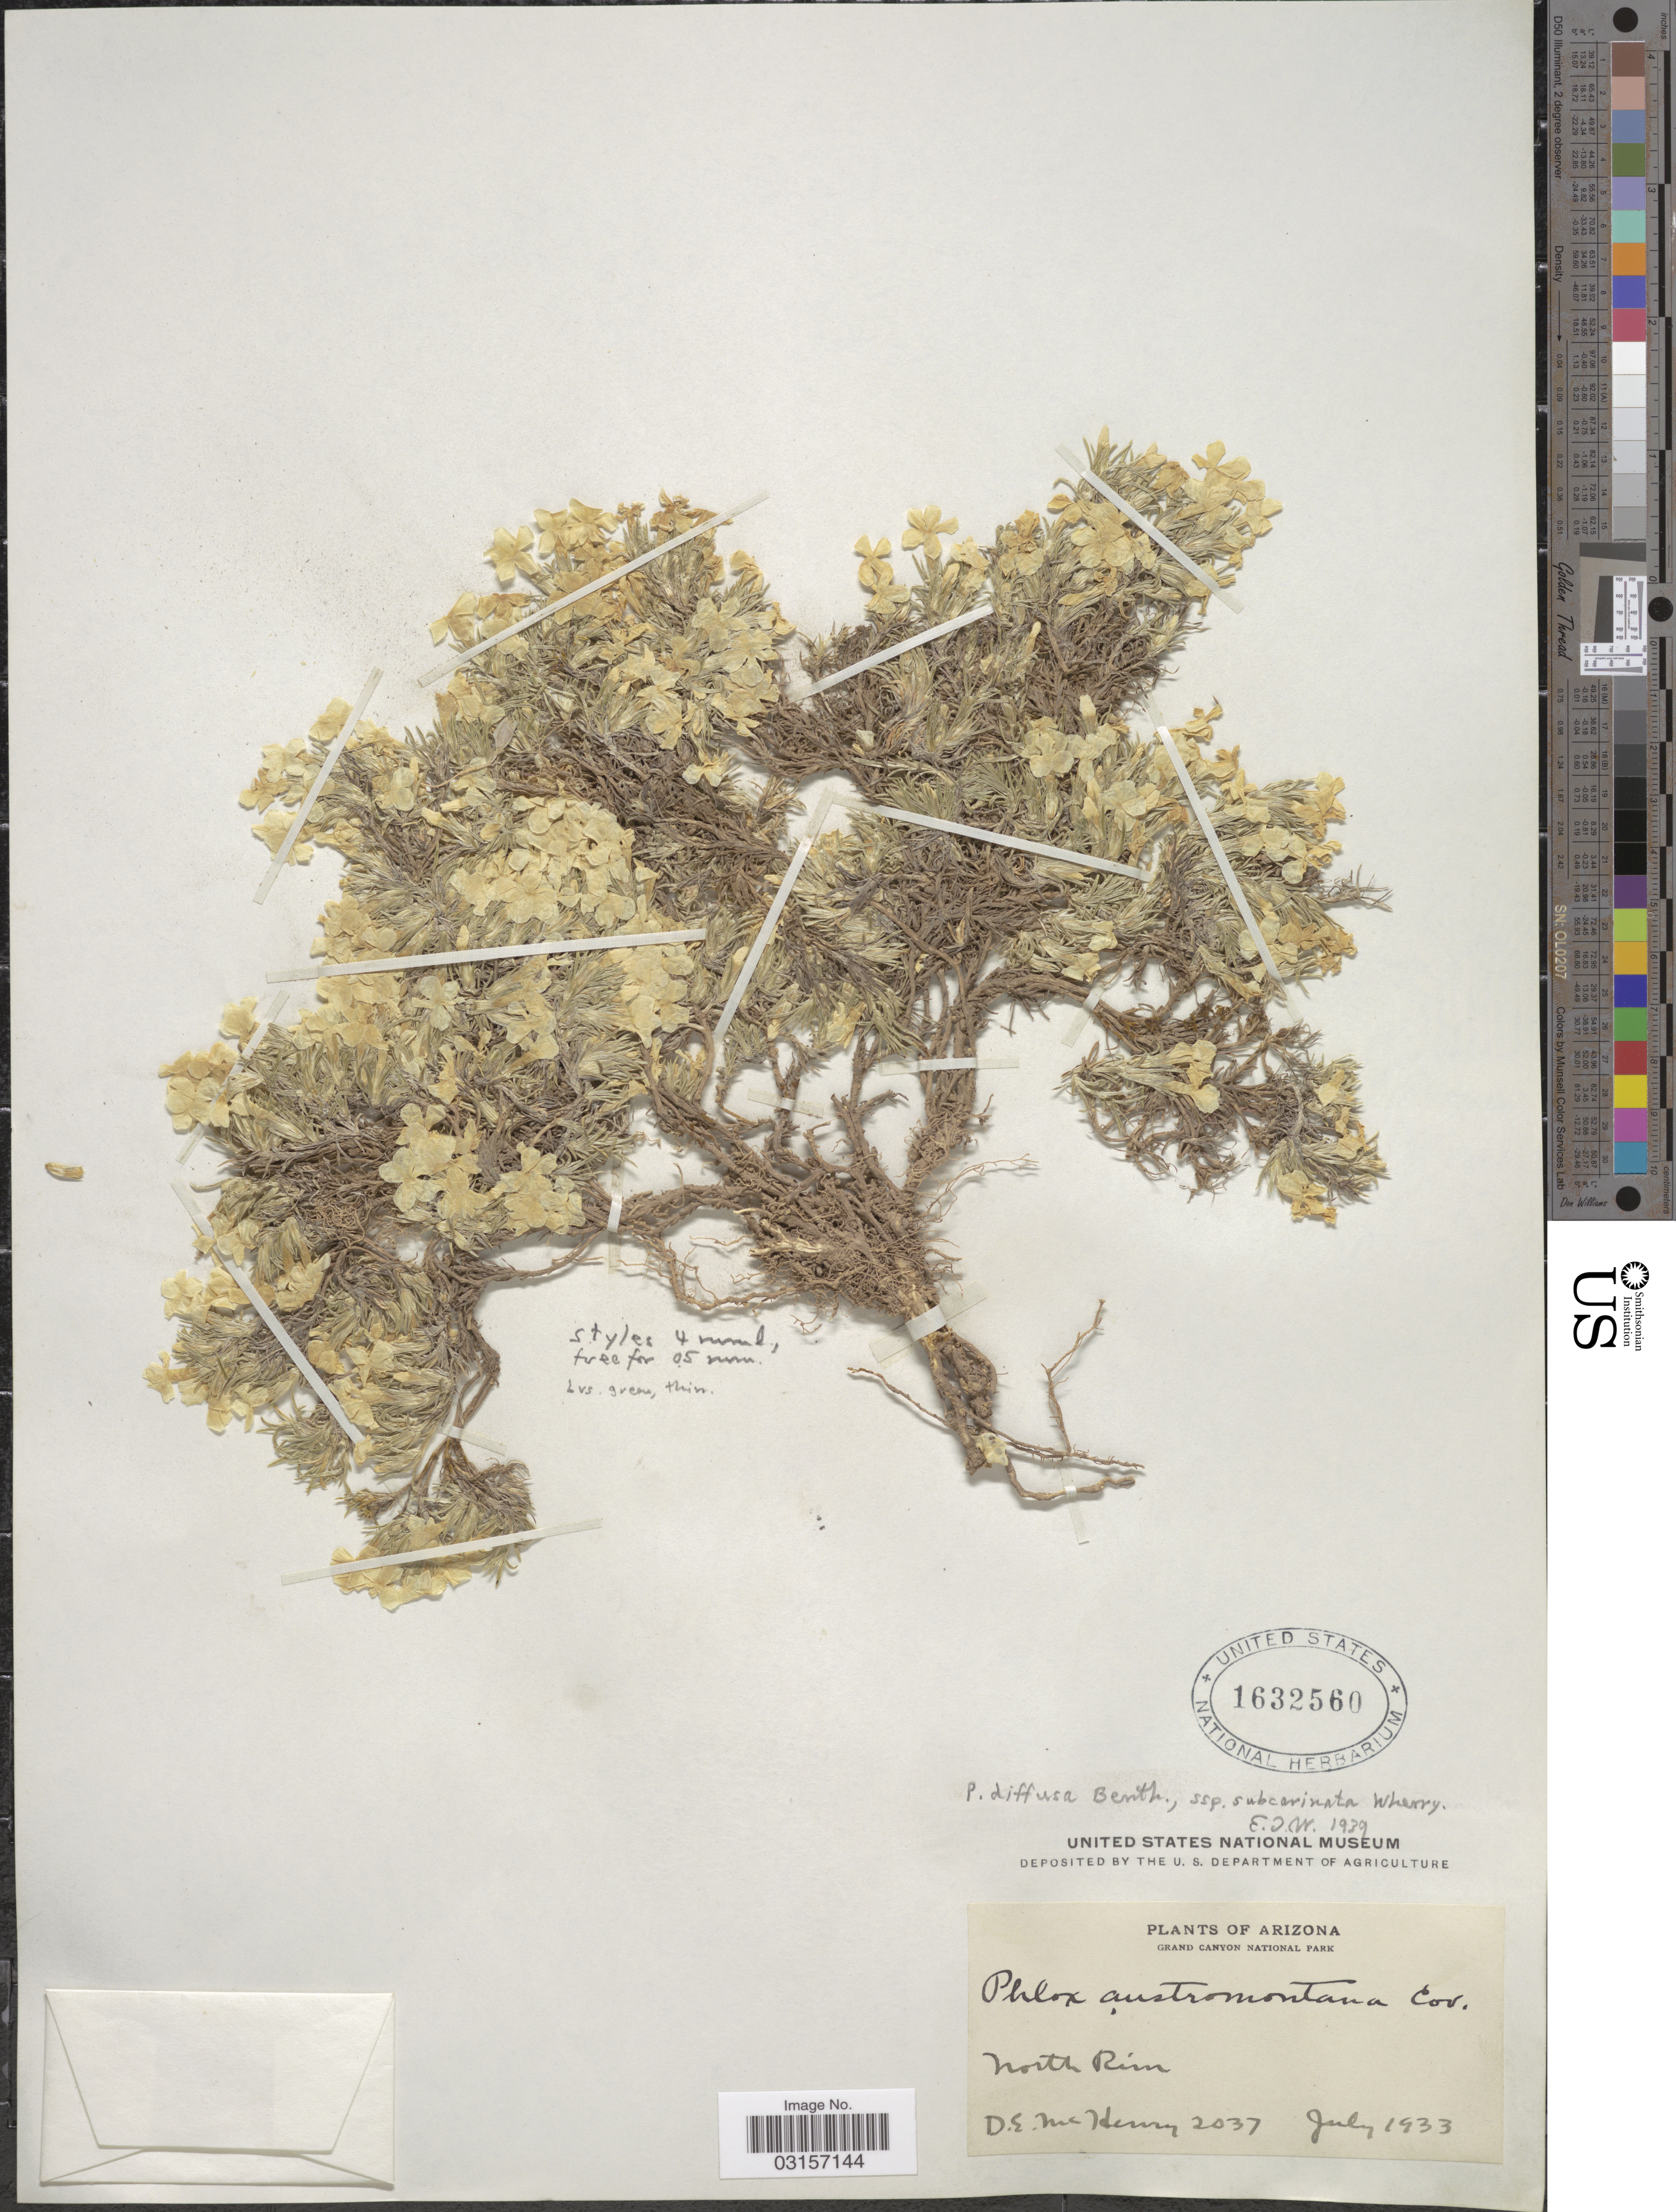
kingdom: Plantae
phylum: Tracheophyta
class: Magnoliopsida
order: Ericales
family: Polemoniaceae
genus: Phlox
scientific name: Phlox austromontana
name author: Coville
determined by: Mayfield, M. H.; Ferguson, C. J.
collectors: D. McHenry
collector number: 2037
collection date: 1933-07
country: United States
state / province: Arizona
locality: Grand Canyon National Park, North Rim.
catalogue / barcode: US 1632560